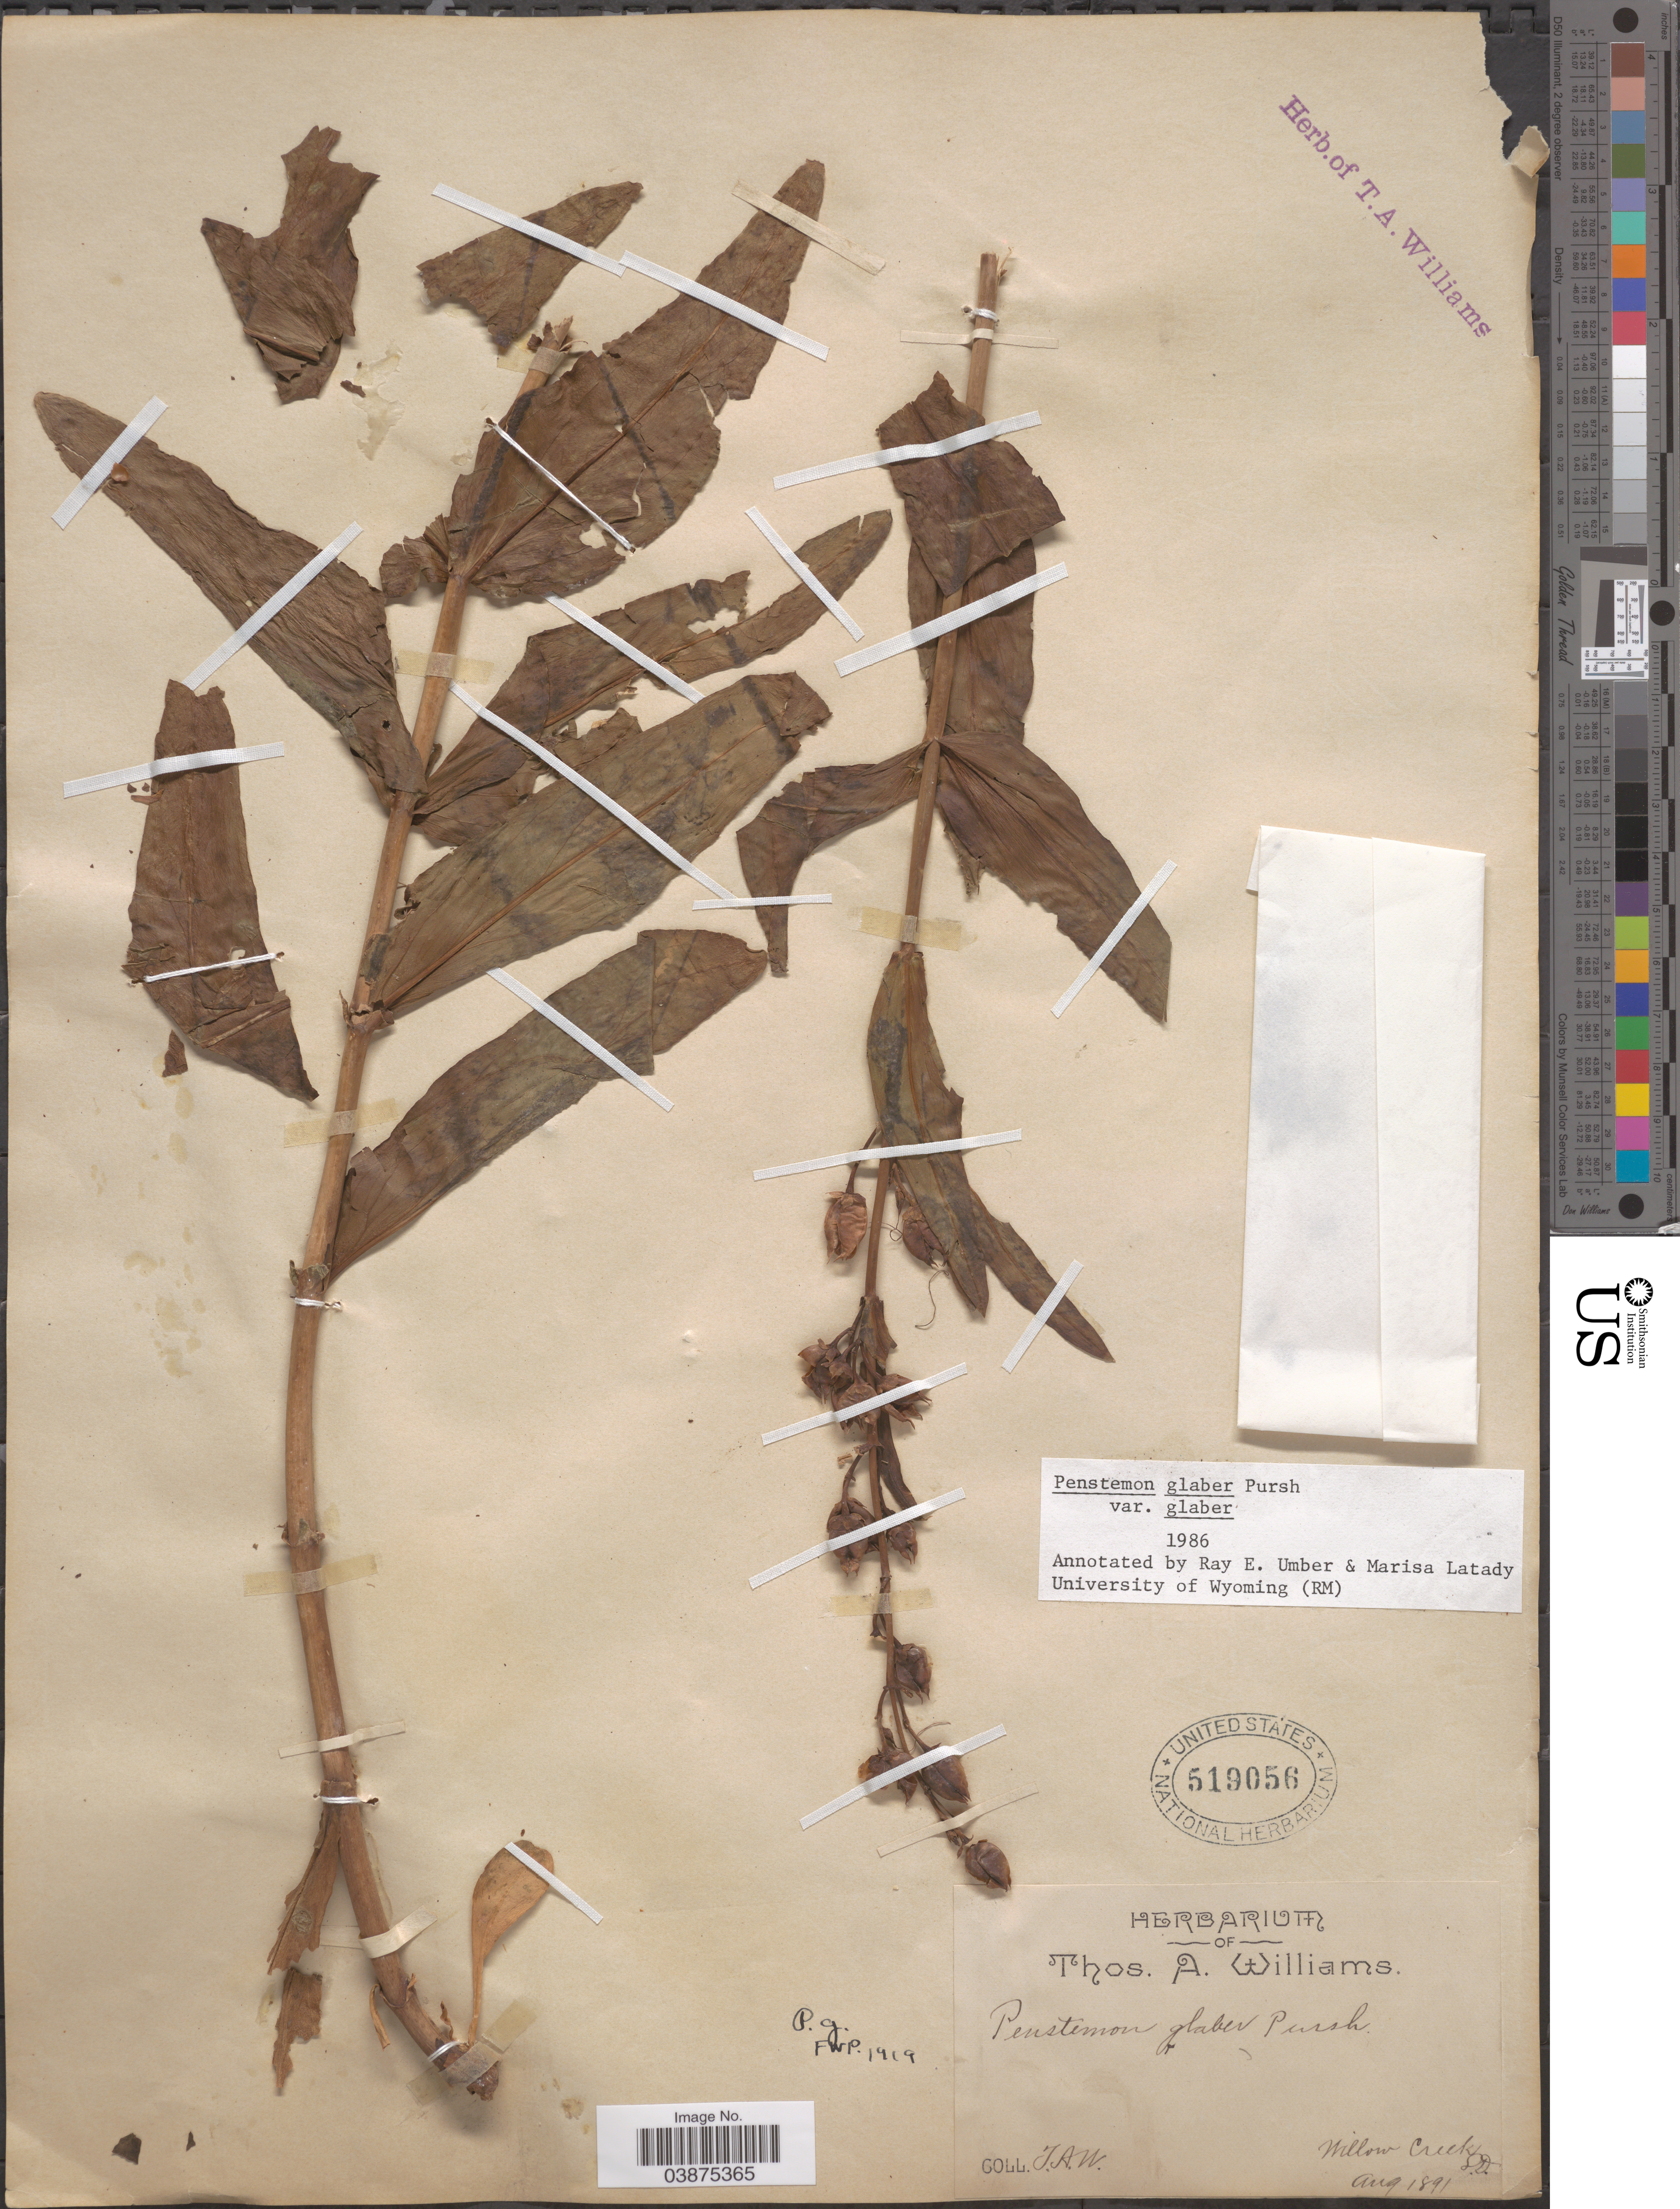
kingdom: Plantae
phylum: Tracheophyta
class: Magnoliopsida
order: Lamiales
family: Plantaginaceae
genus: Penstemon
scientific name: Penstemon glaber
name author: Pursh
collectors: T. A. Williams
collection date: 1891-08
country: United States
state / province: South Dakota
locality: Willow Creek.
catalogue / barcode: US 519056